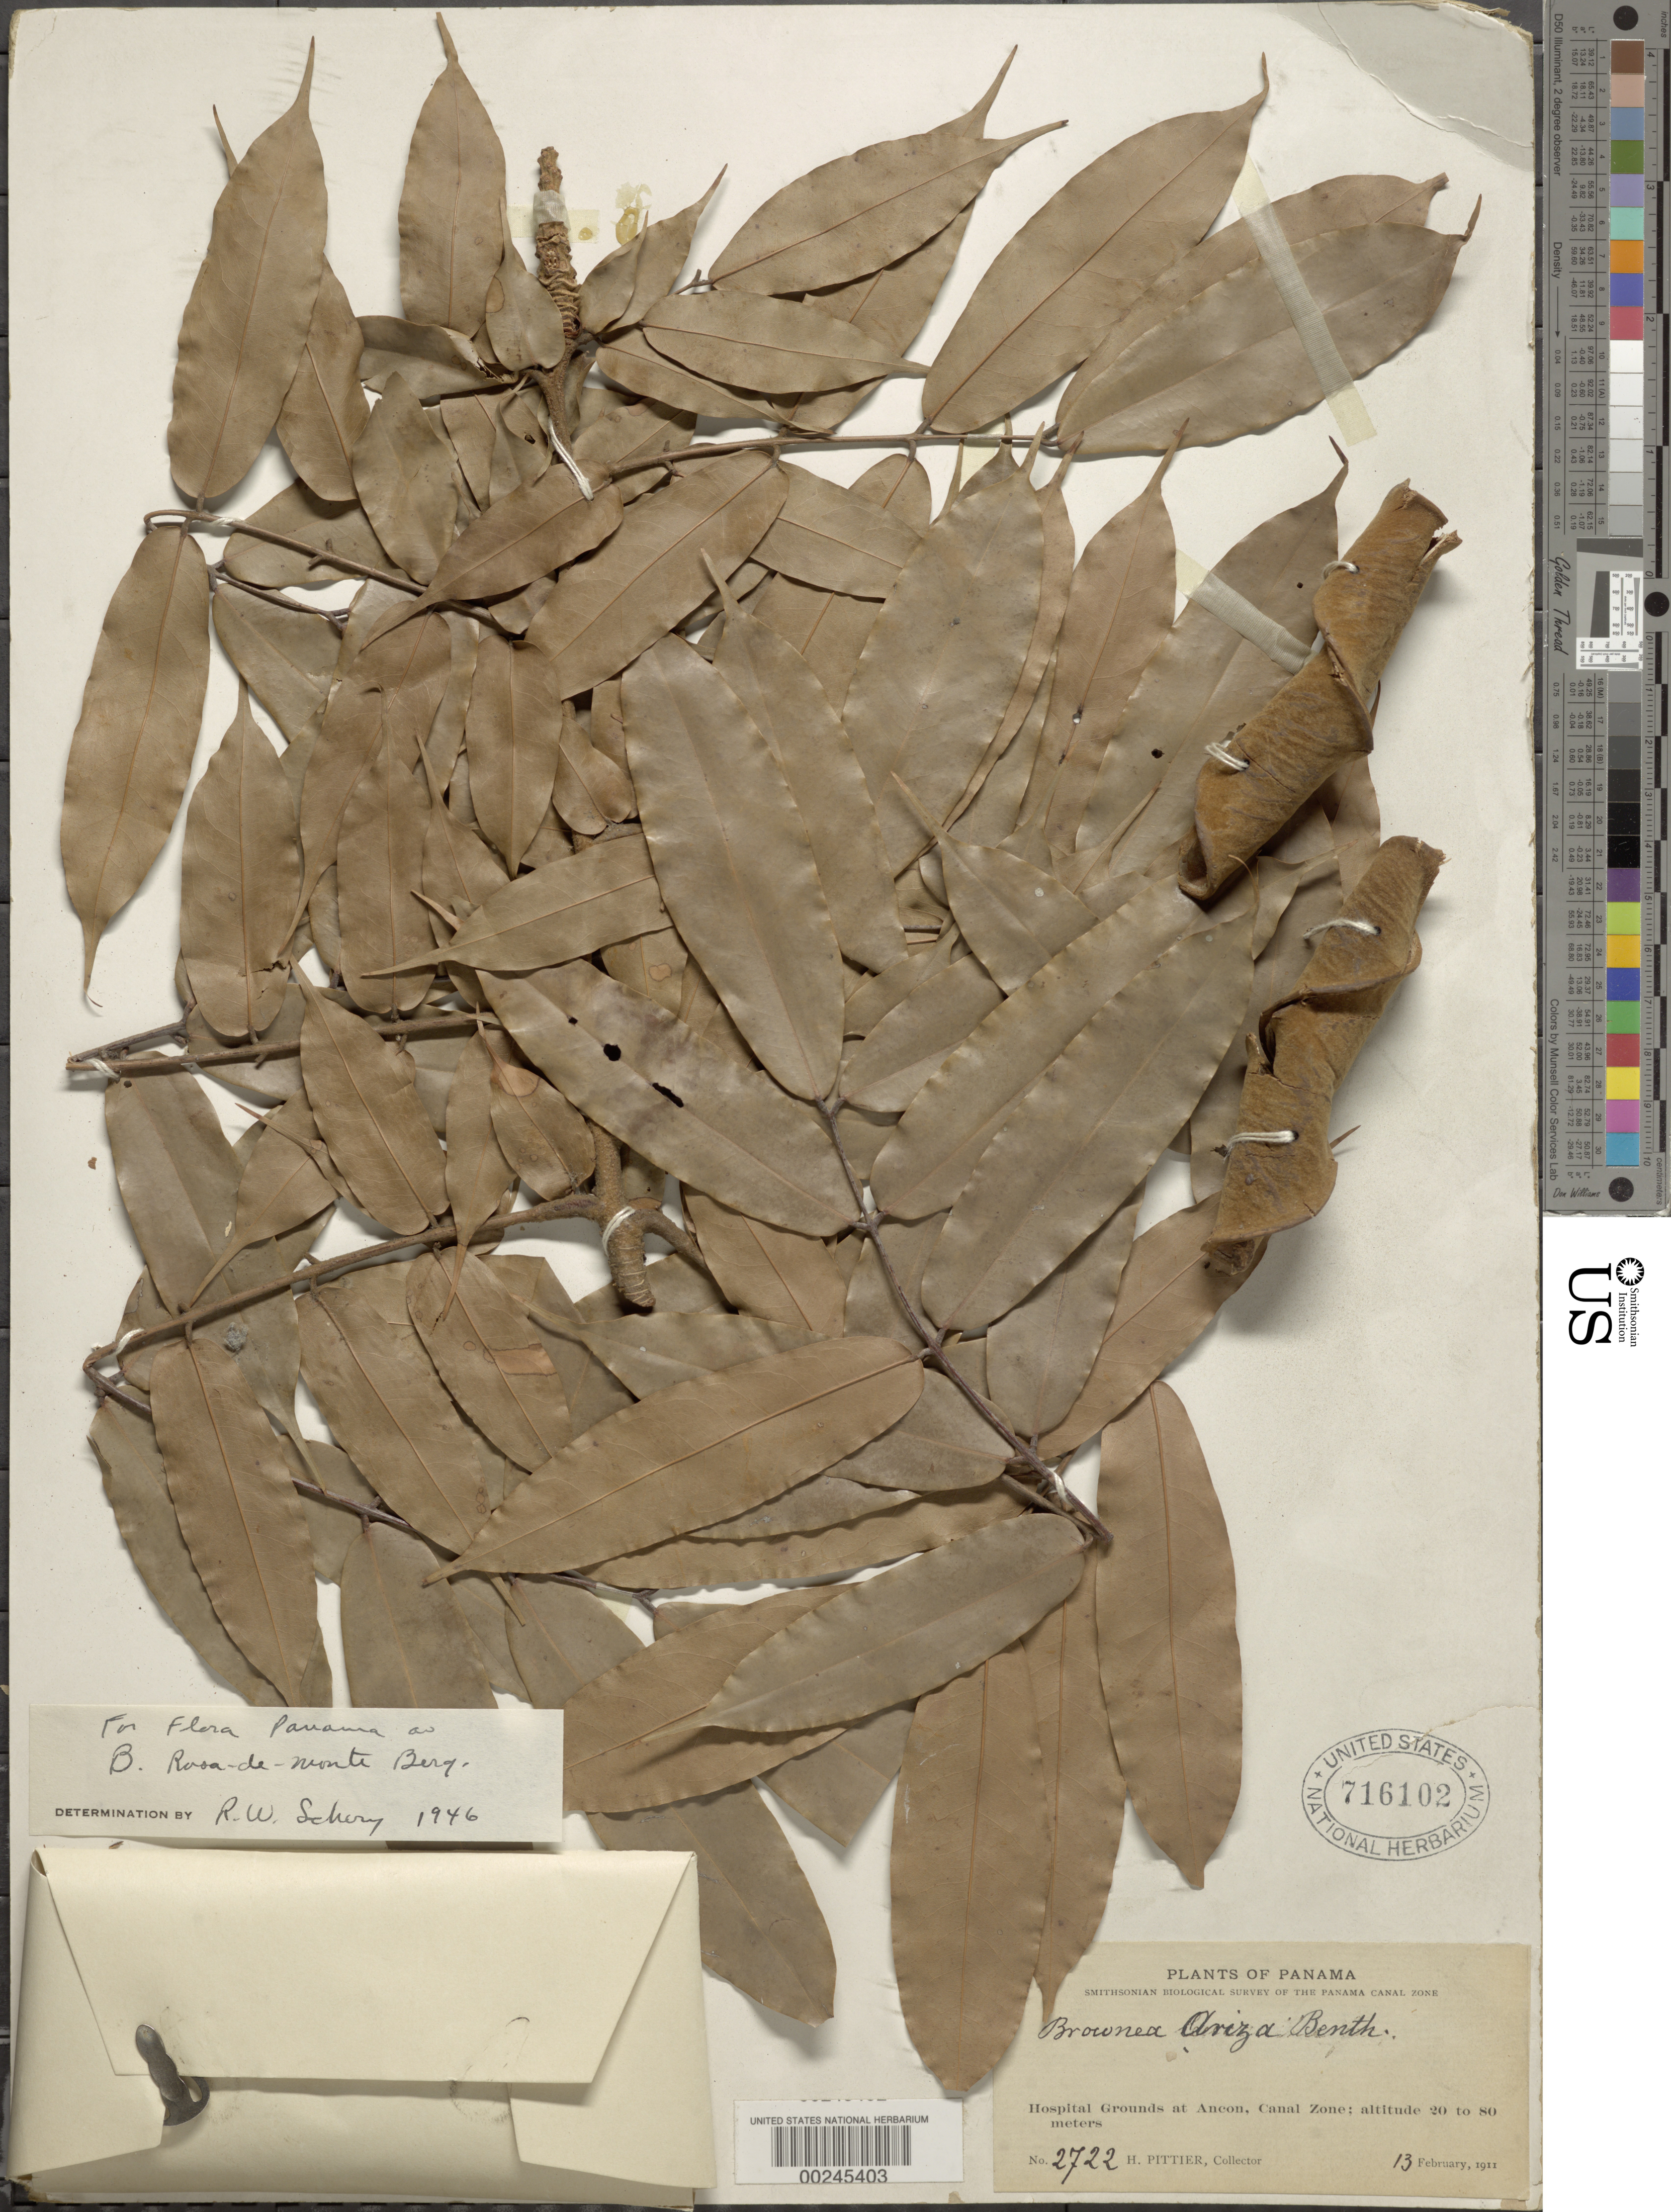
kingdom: Plantae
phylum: Tracheophyta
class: Magnoliopsida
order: Fabales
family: Fabaceae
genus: Brownea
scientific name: Brownea rosa-de-monte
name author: P.J. Bergius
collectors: H. F. Pittier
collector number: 2722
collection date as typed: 13 Feb 1911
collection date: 1911-02-13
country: Panama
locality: Hospital grounds at Ancon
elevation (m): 20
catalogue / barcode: US 716102